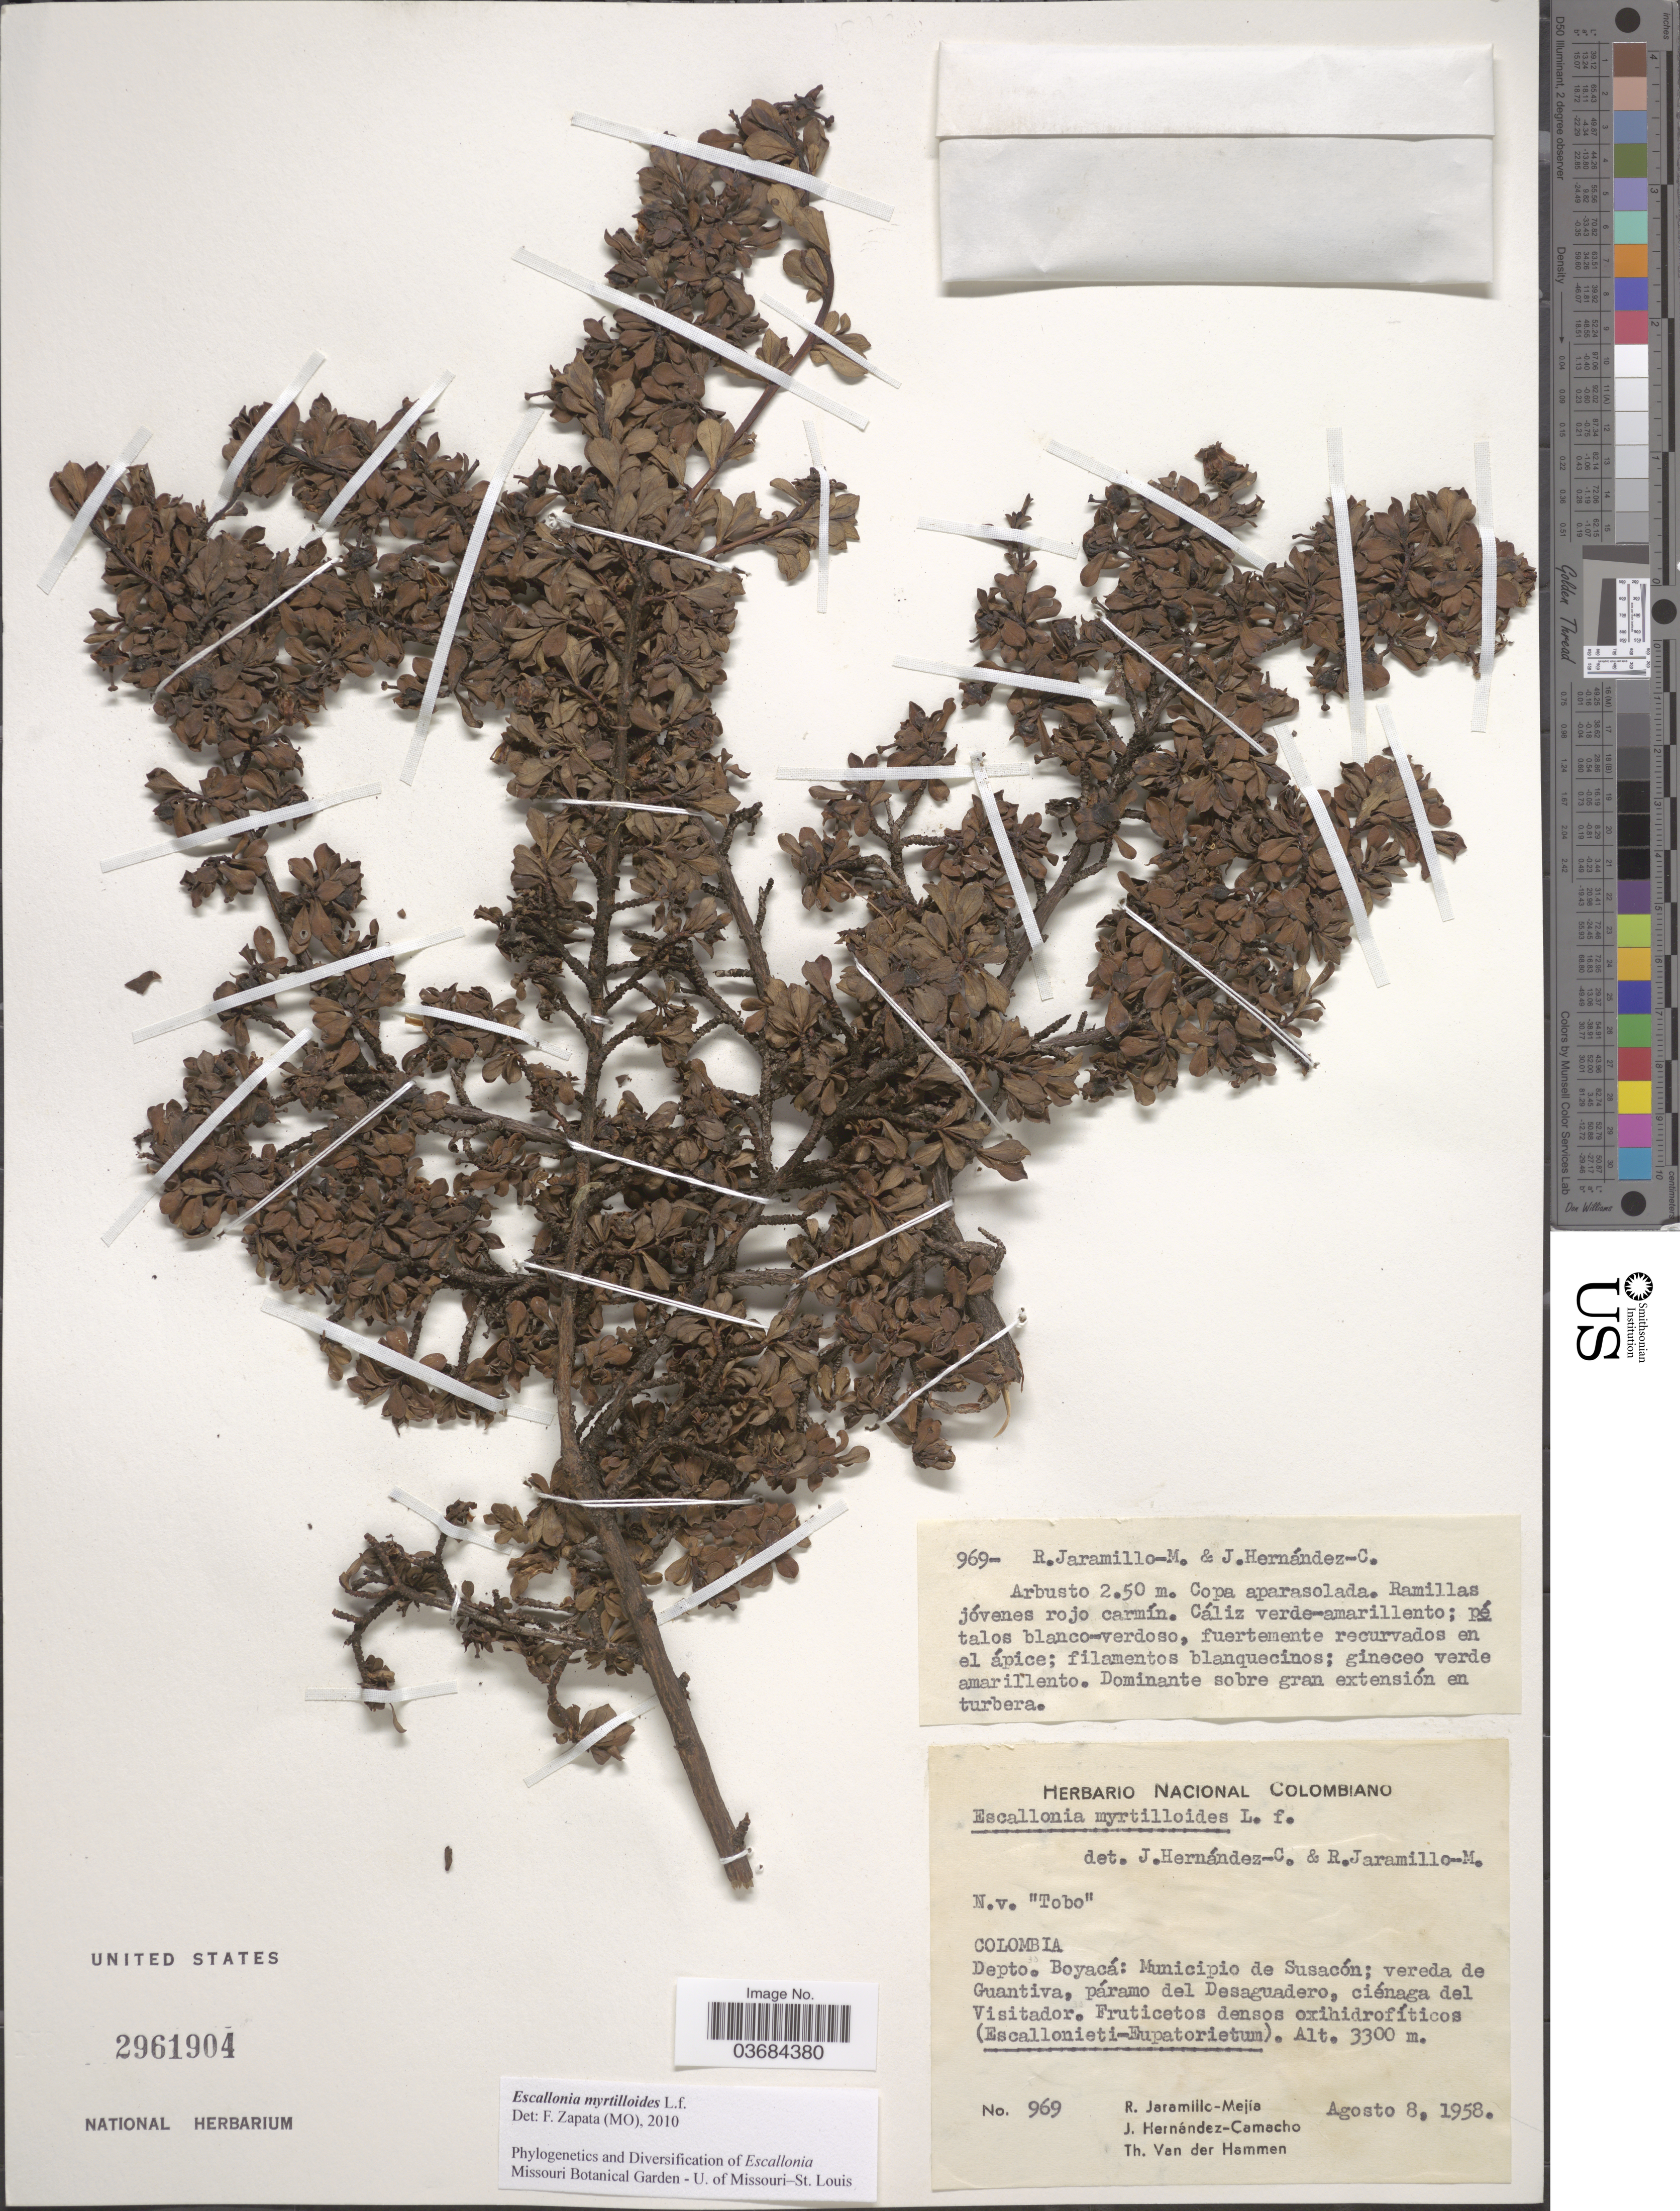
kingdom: Plantae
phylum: Tracheophyta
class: Magnoliopsida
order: Escalloniales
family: Escalloniaceae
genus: Escallonia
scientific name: Escallonia myrtilloides var. myrtilloides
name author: L. f.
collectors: R. Jaramillo M., J. Hernández-Camacho & T. Hammen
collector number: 969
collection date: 1958-08-08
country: Colombia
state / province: Boyacá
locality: Depto. Boyacá: Municipio de Susacón; vereda de Guantiva, páramo del Desaguadero, ciénaga del Visitador.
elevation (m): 3300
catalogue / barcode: US 2961904